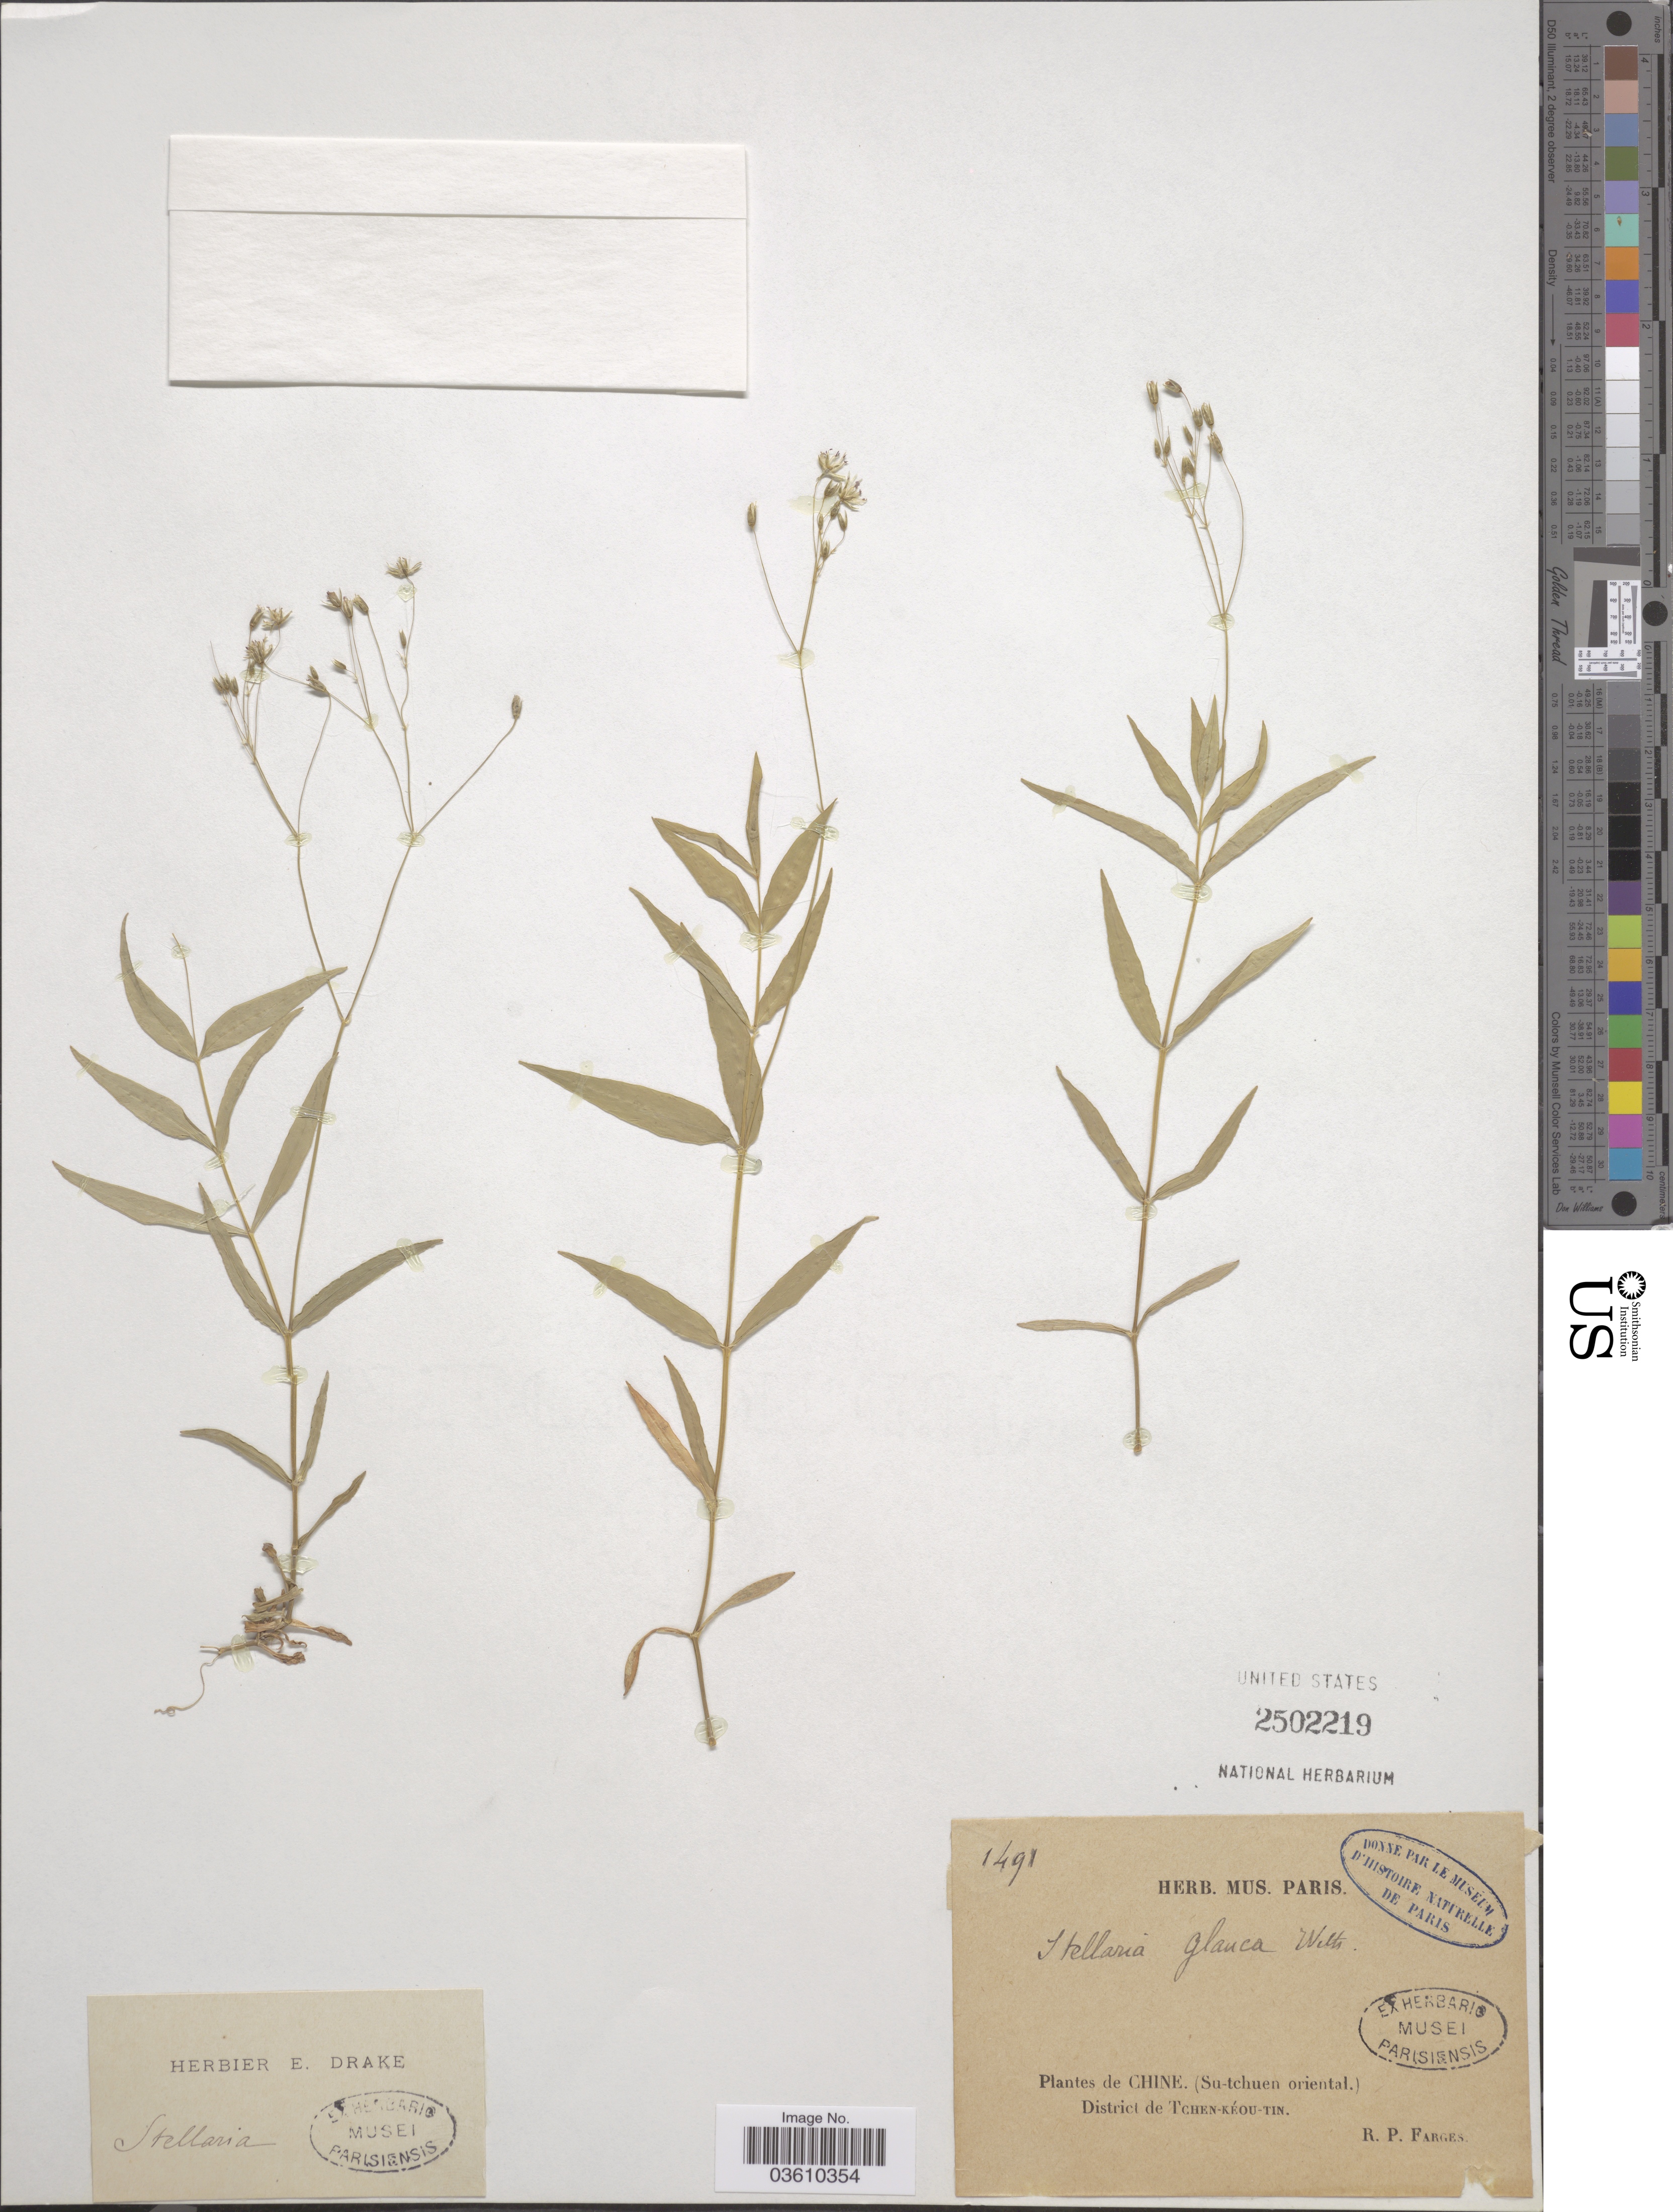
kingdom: Plantae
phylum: Tracheophyta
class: Magnoliopsida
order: Caryophyllales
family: Caryophyllaceae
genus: Stellaria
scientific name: Stellaria glauca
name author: With.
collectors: R. Farges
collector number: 1491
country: China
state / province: Sichuan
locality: Chine. (Su-tchuen oriental.) District de Tchen-Kéou-Tin.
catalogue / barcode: US 2502219